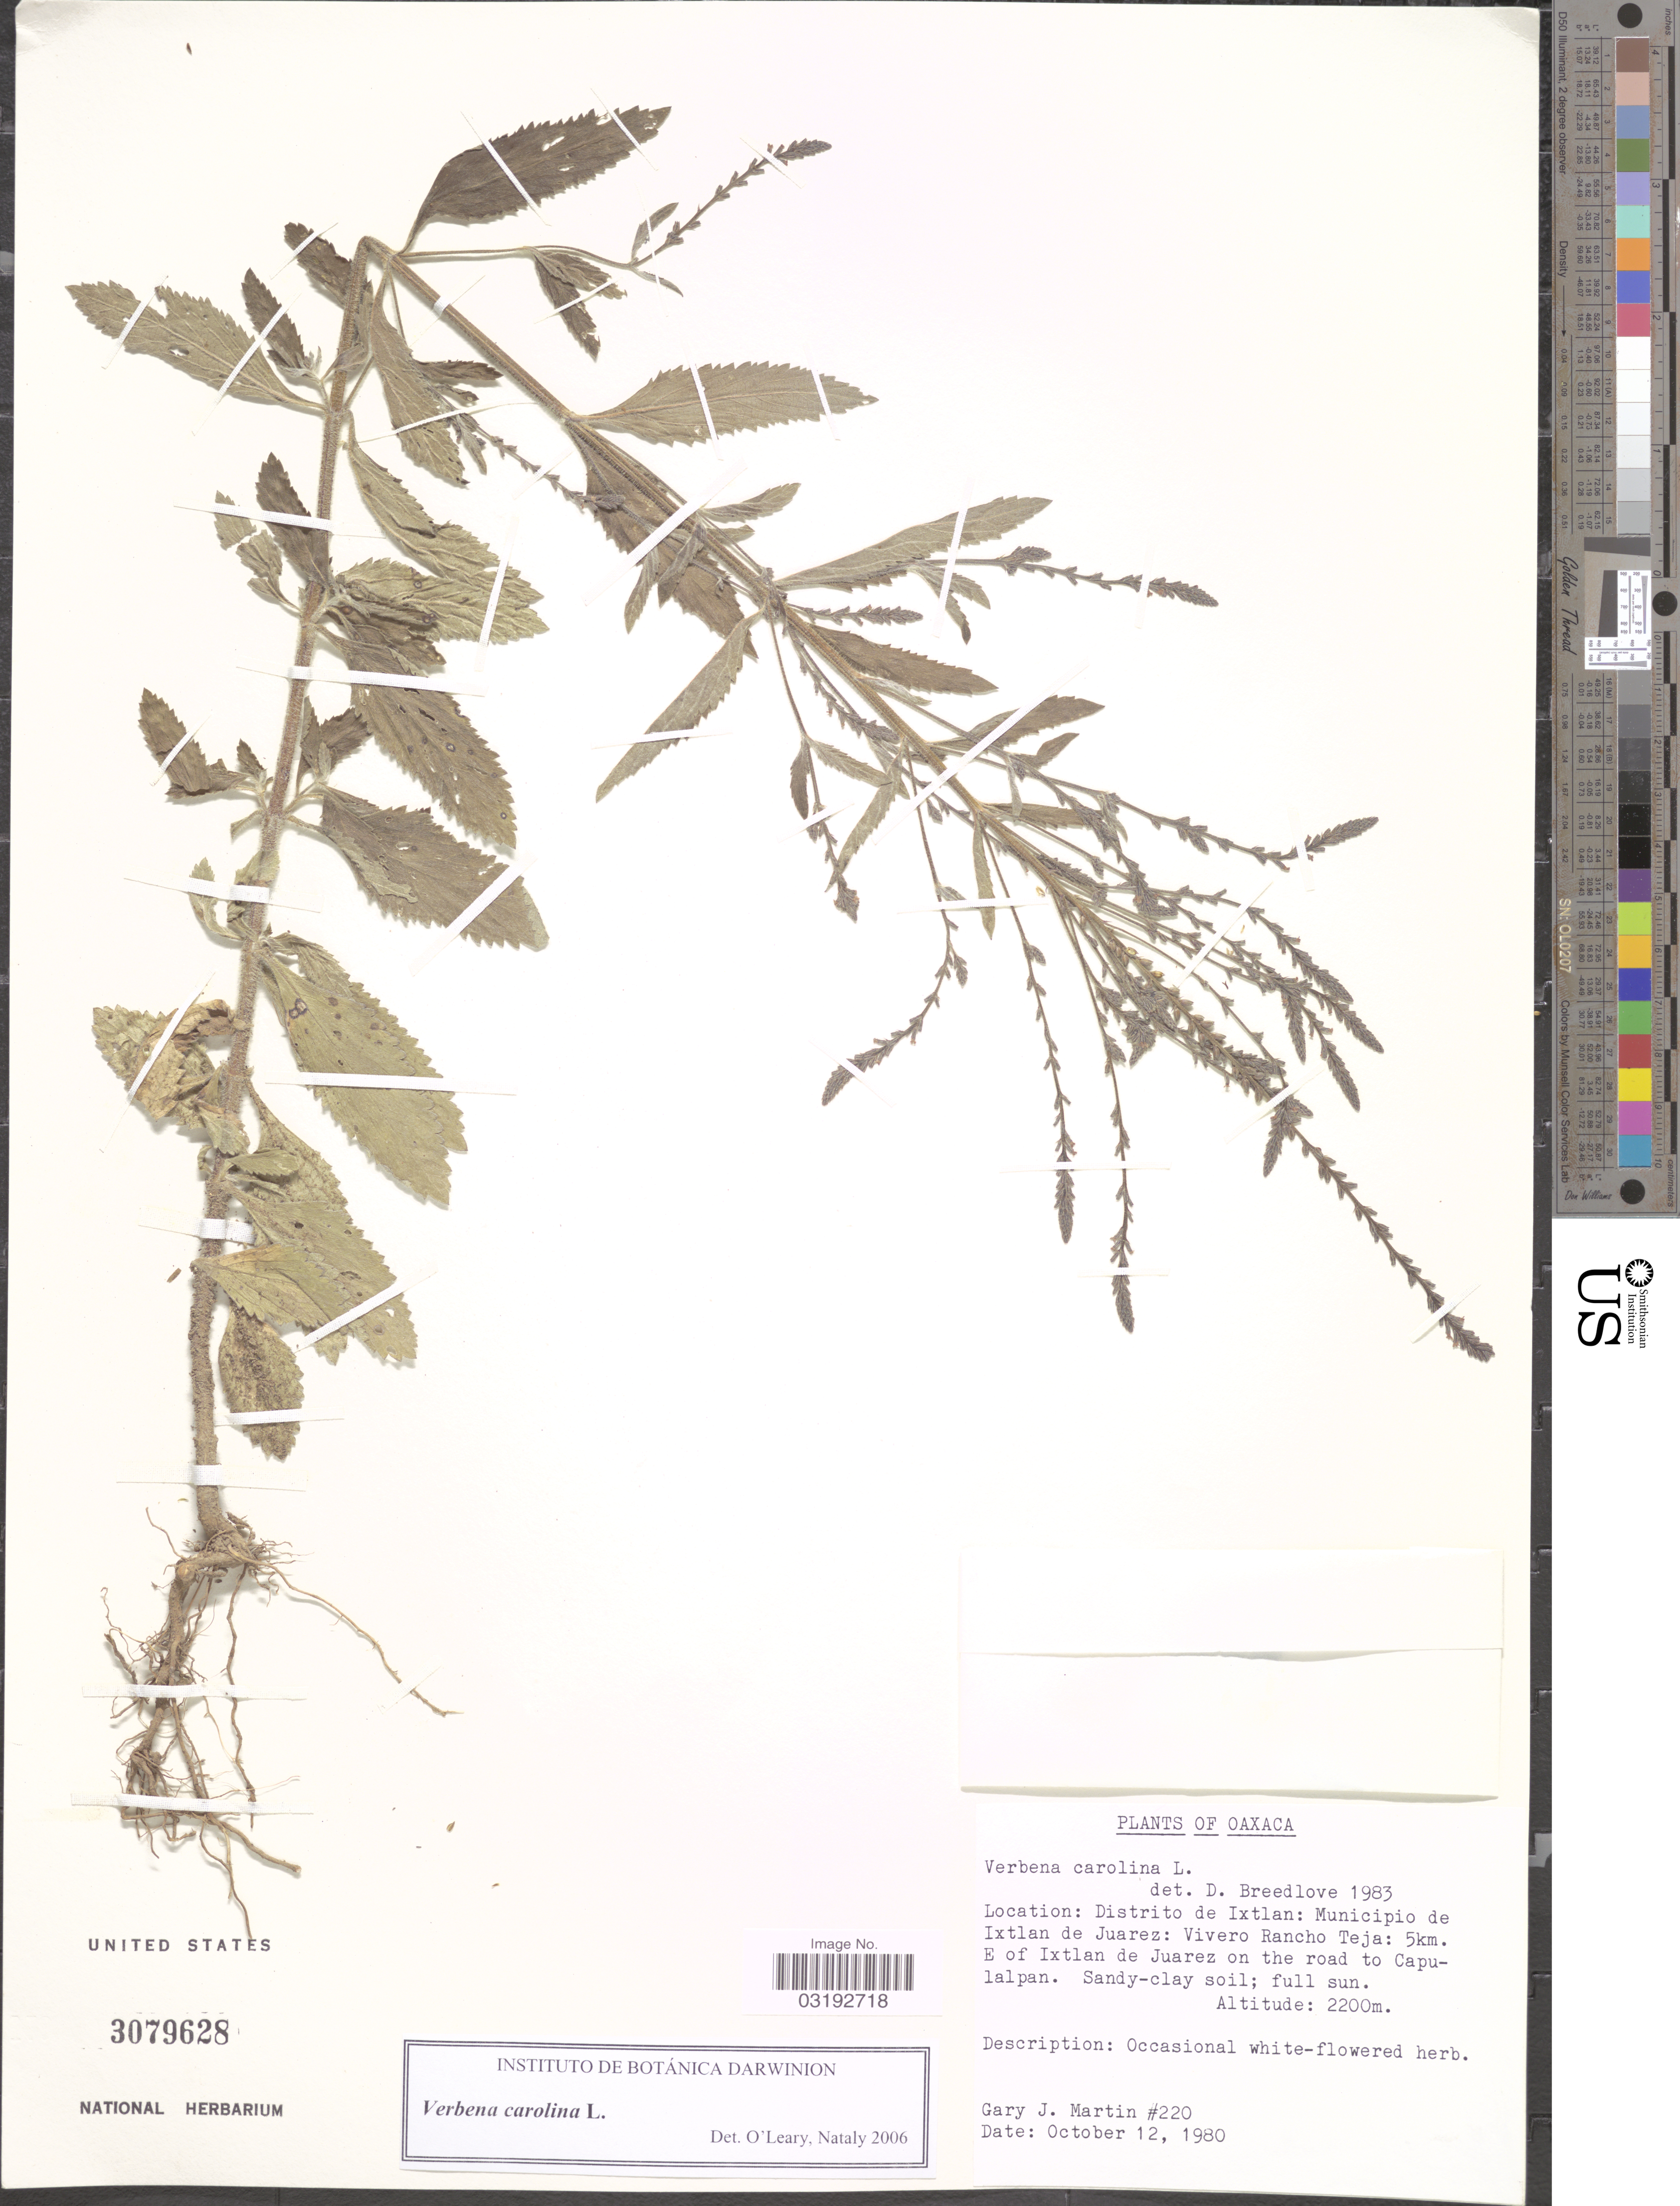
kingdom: Plantae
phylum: Tracheophyta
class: Magnoliopsida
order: Lamiales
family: Verbenaceae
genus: Verbena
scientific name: Verbena carolina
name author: L.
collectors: G. J. Martin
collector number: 220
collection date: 1980-10-12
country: Mexico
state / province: Oaxaca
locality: Distrito de Ixtlan: Municipio de Ixtlan de Juarez: Vivero Rancho Teja: 5km. E of Ixtlan de Juarez on the road to Capulalpan.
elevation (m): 2200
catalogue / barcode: US 3079628